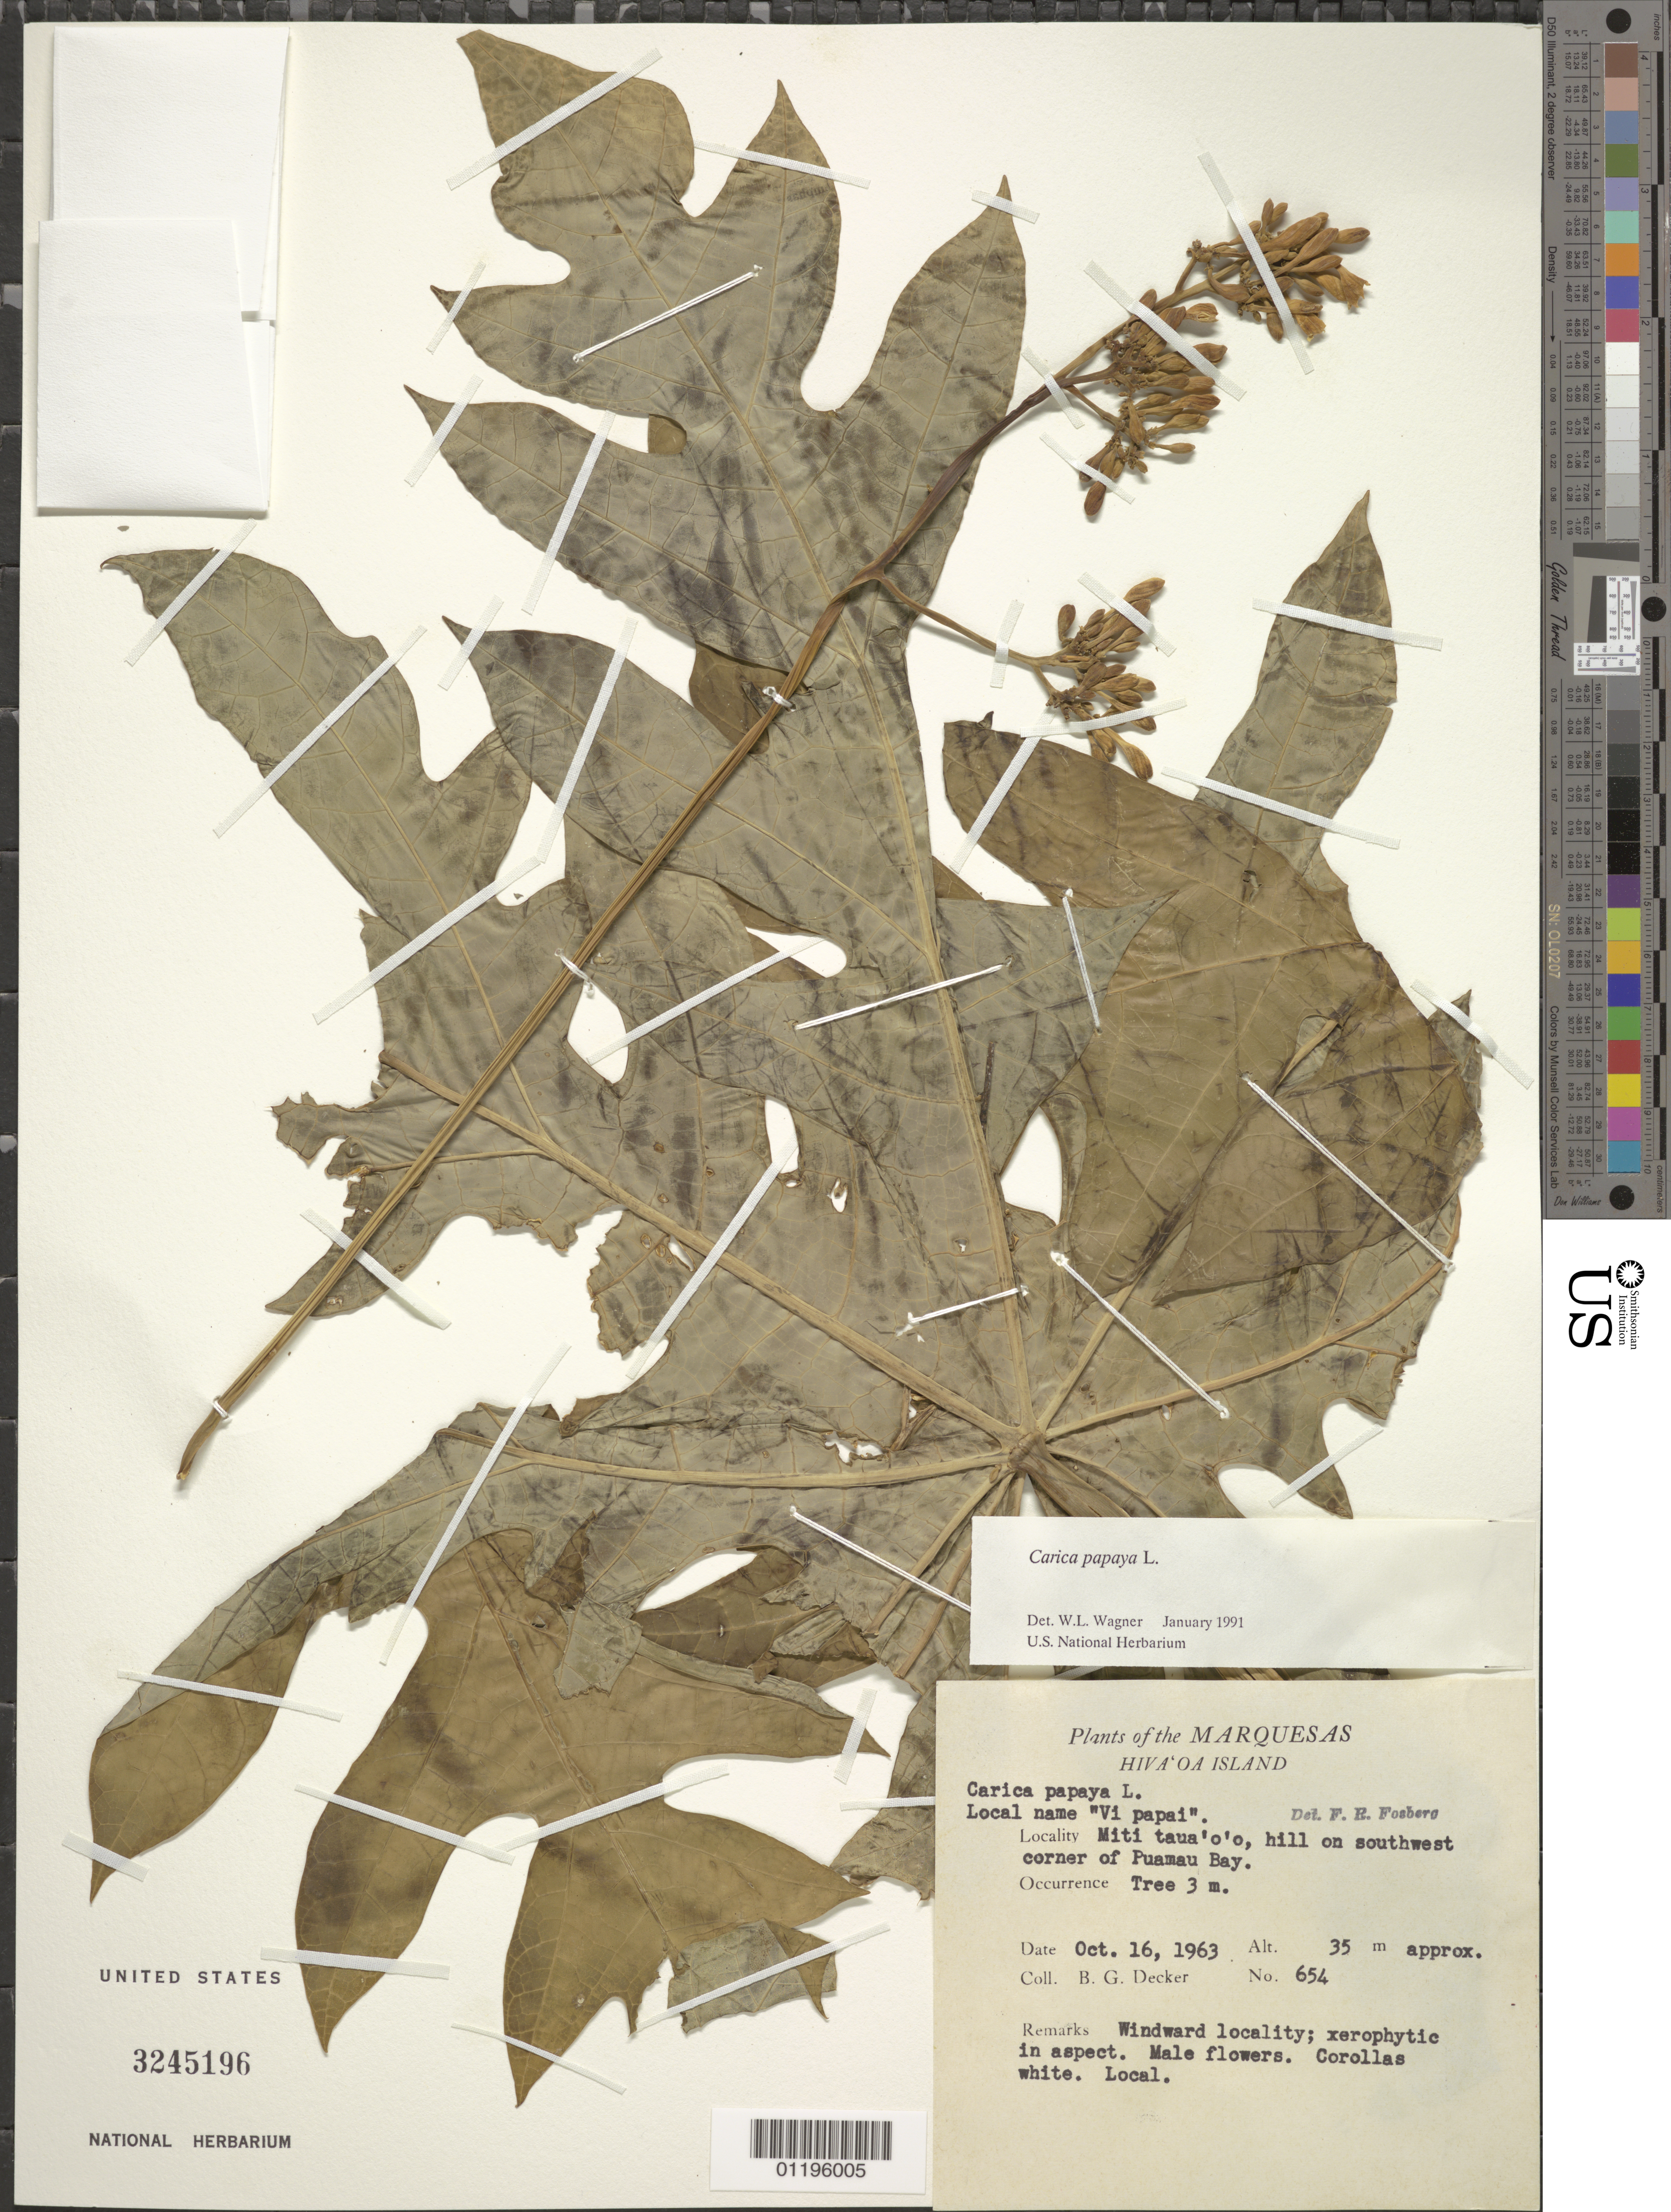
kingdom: Plantae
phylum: Tracheophyta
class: Magnoliopsida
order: Brassicales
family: Caricaceae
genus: Carica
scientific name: Carica papaya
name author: L.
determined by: Wagner, W. L., (BOT), Smithsonian Institution - National Museum of Natural History (UNITED STATES)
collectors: B. G. Decker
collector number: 654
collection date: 1963-10-16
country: French Polynesia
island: Hiva Oa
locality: Miti taua'o'o, hill on SW corner of Puamau Bay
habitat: Windward locality; xerophytic in aspect. Local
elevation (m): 35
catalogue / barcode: US 3245196